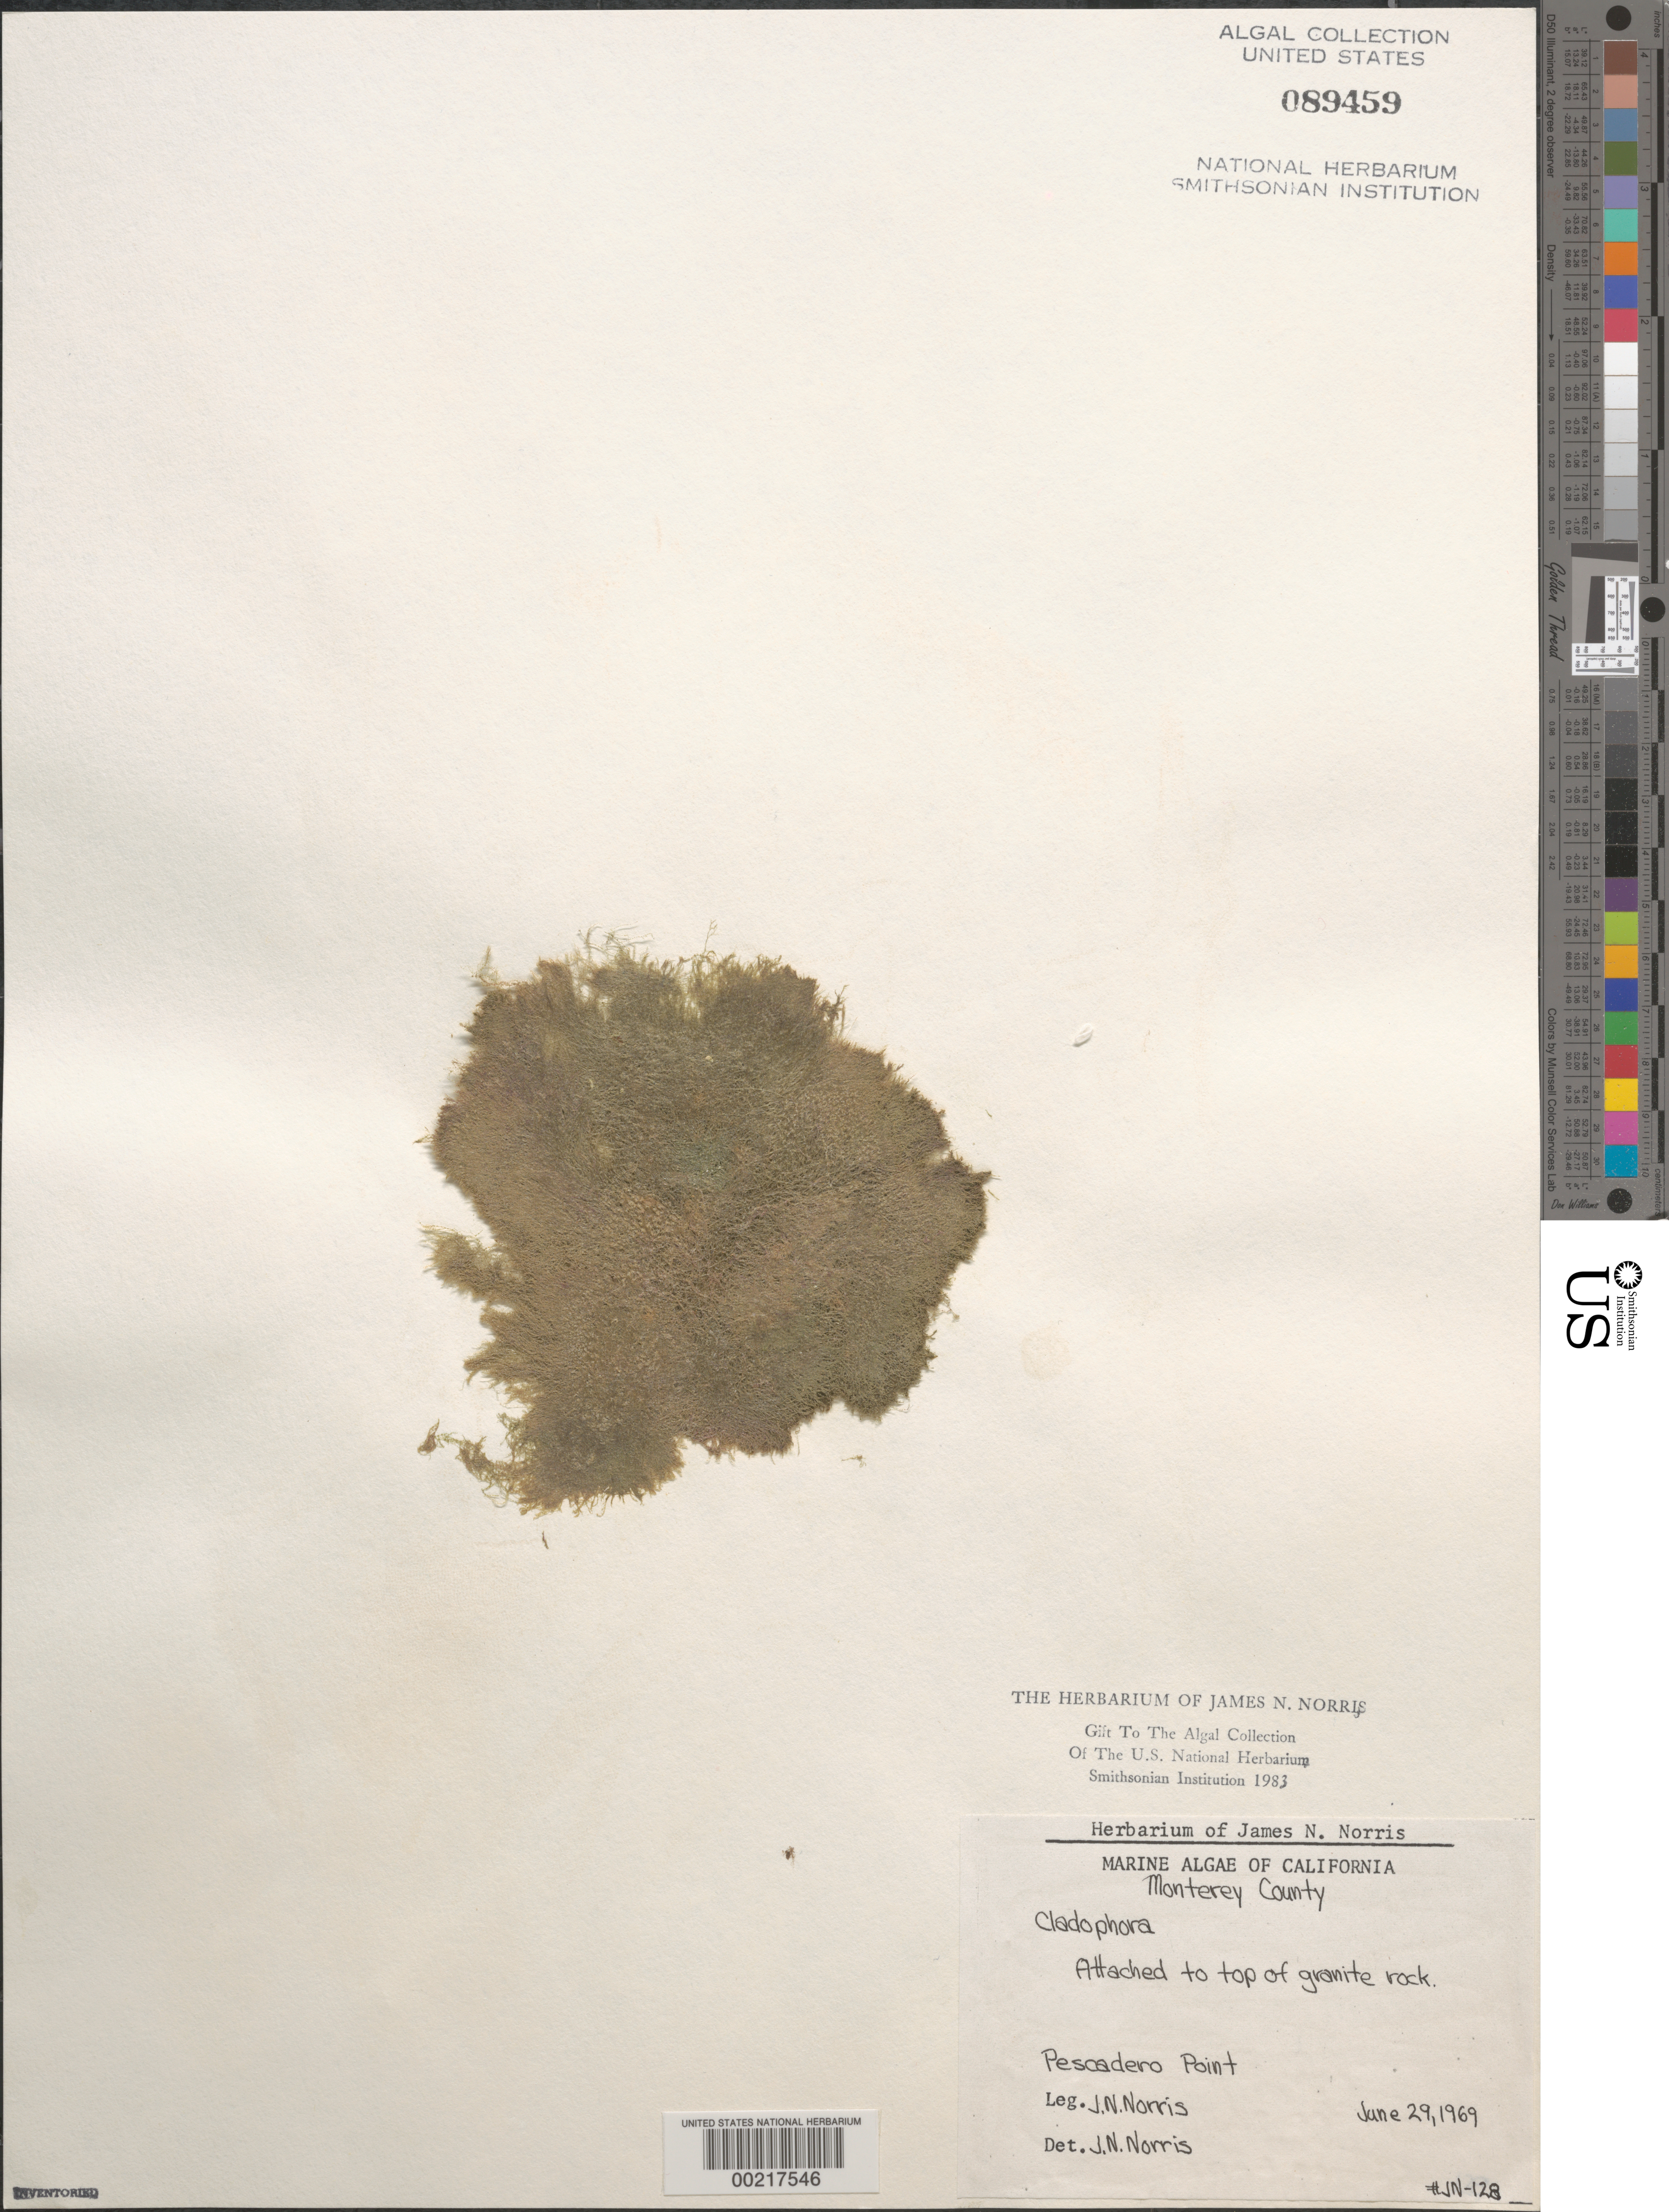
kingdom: Plantae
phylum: Chlorophyta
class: Ulvophyceae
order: Cladophorales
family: Cladophoraceae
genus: Cladophora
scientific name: Cladophora sp.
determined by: Norris, James N.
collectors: J. N. Norris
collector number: JN-128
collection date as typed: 29 Jun 1969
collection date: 1969-06-29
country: United States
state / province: California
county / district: Monterey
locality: Pescadero Point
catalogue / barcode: US 89459